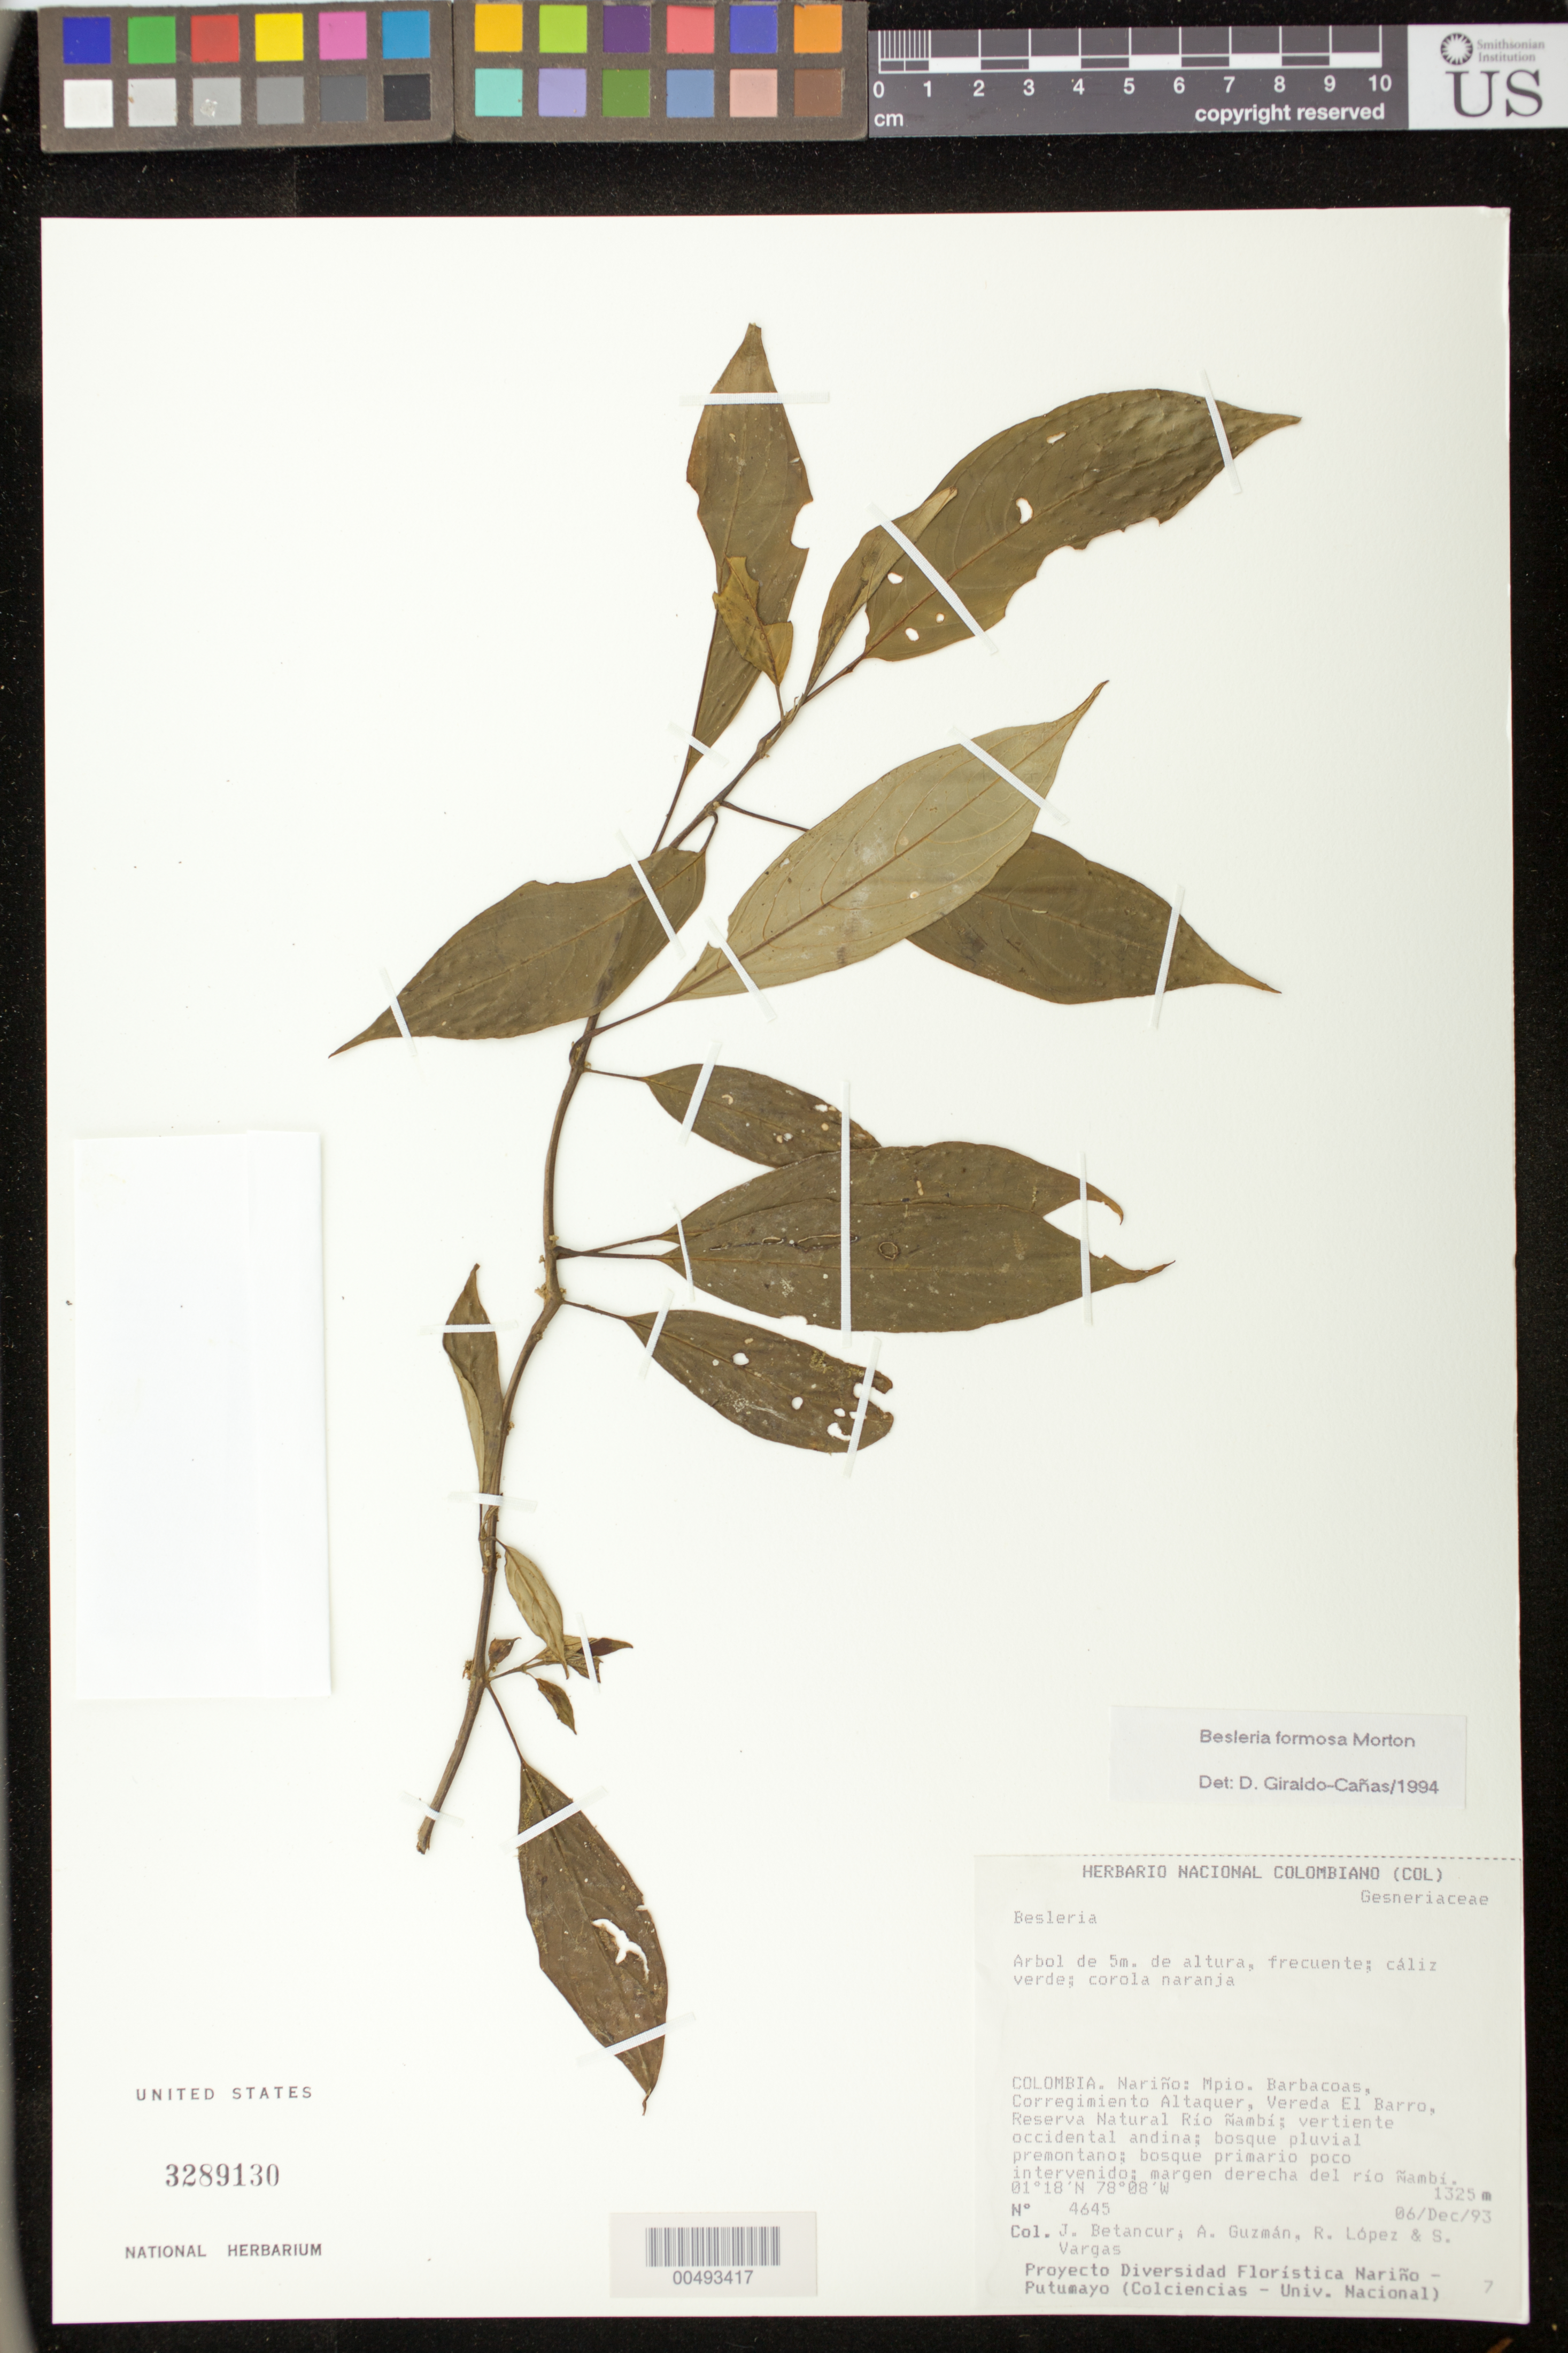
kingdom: Plantae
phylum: Tracheophyta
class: Magnoliopsida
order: Lamiales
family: Gesneriaceae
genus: Besleria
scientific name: Besleria amabilis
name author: C.V. Morton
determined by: Skog, Laurence E.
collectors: J. C. Betancur, A. Guzman, R. Lopez & S. Vargas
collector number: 4645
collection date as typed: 06 Dec 1993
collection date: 1993-12-06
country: Colombia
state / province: Nariño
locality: Barbacoas, Rio Nambi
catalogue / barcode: US 3289130